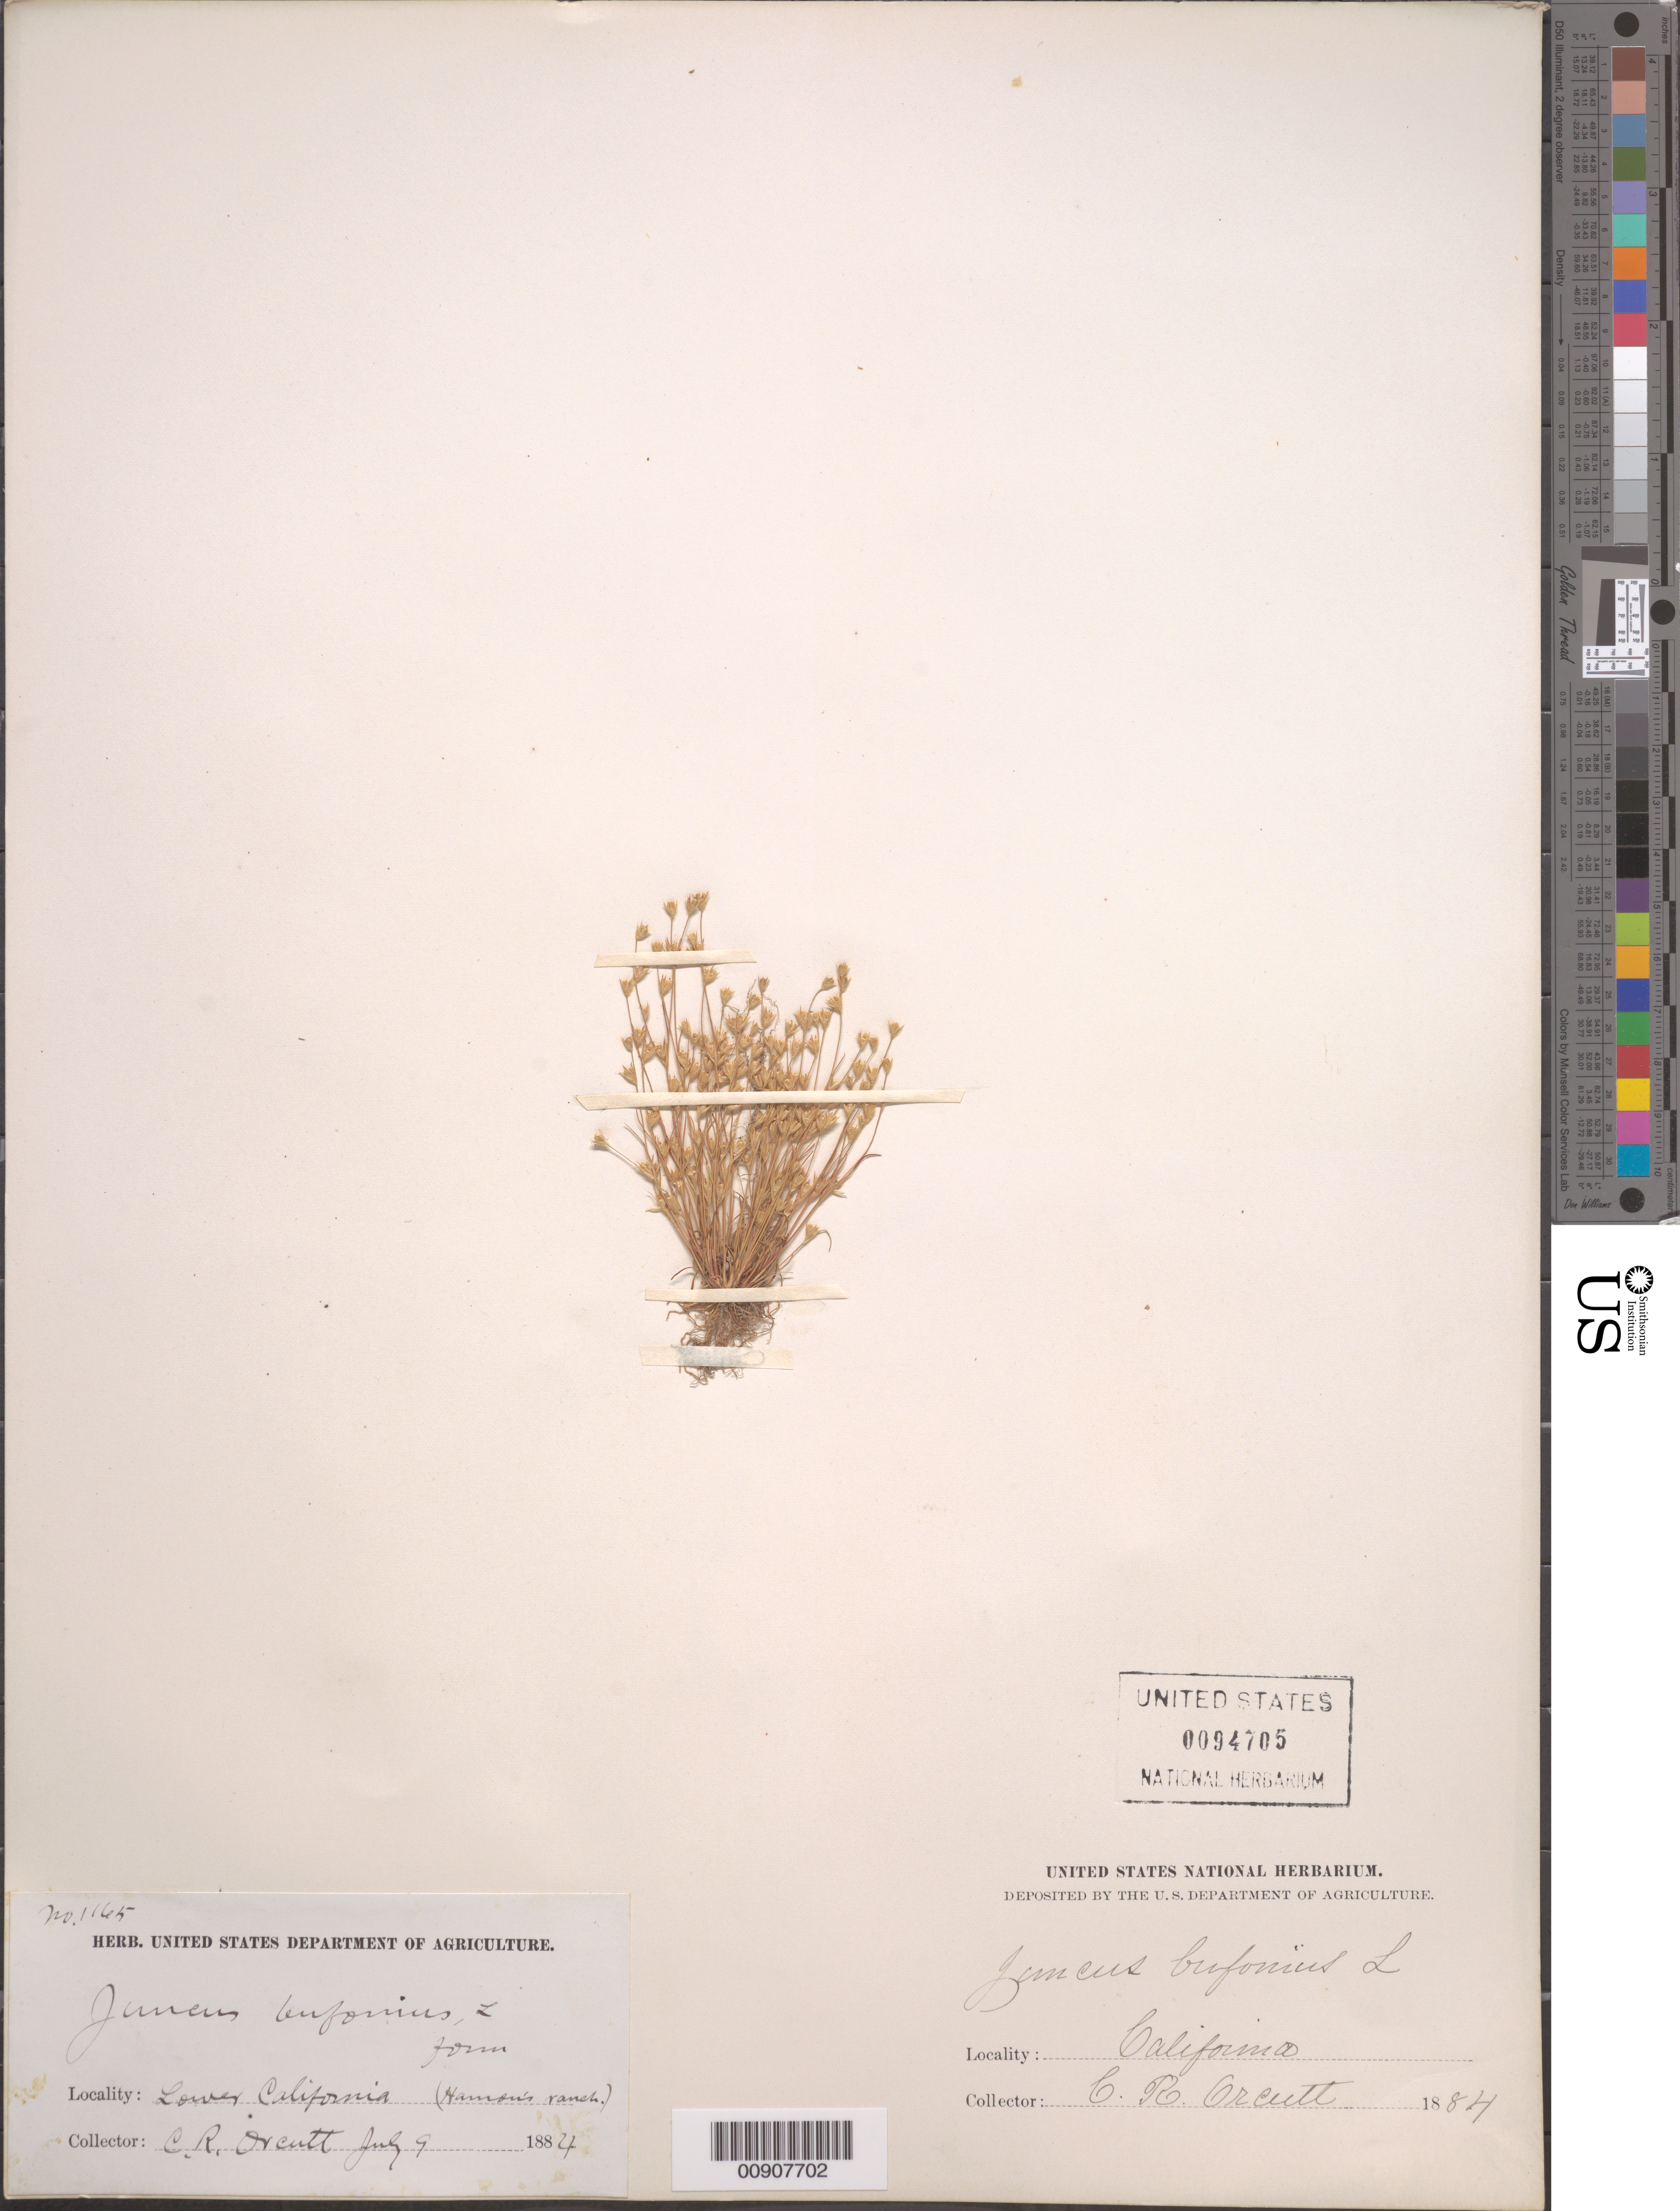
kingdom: Plantae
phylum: Tracheophyta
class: Liliopsida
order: Poales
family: Juncaceae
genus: Juncus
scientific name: Juncus bufonius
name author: L.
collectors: C. R. Orcutt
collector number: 1165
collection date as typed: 09 Jul 1884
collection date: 1884-07-09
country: Mexico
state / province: Baja California Norte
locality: Lower California (Hamon's ranch).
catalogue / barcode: US 94705